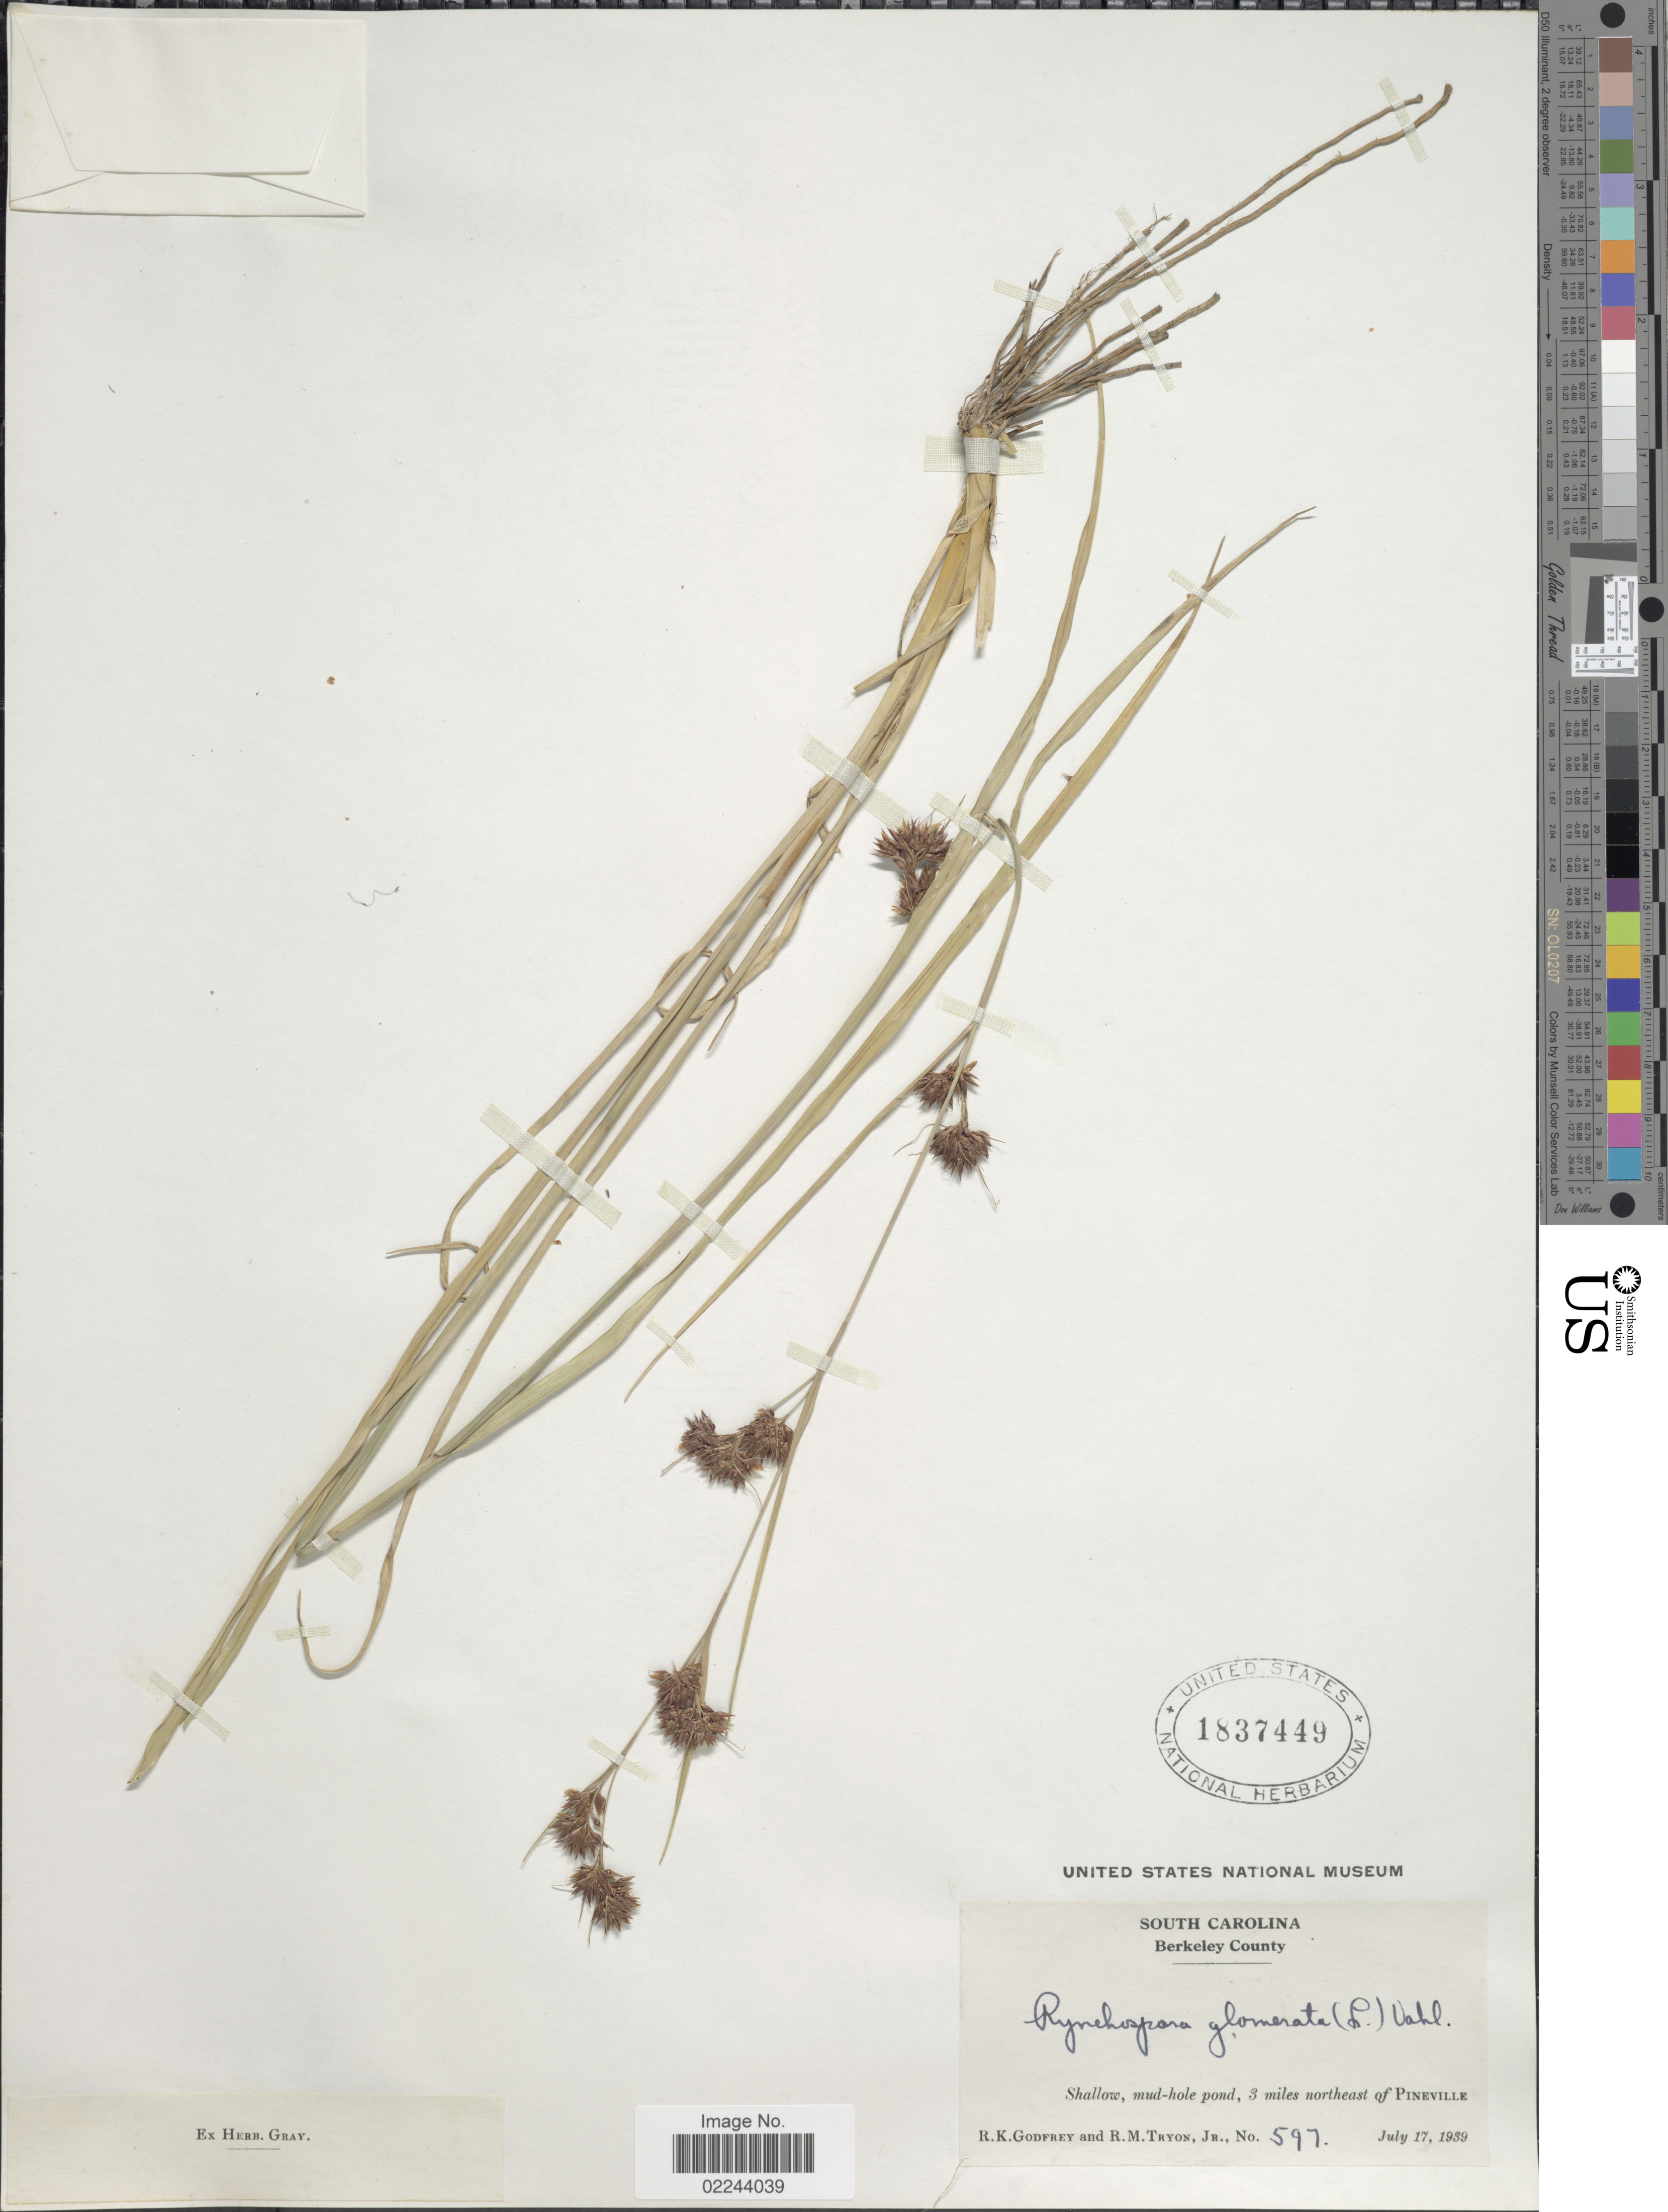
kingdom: Plantae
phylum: Tracheophyta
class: Liliopsida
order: Poales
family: Cyperaceae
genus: Rhynchospora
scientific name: Rhynchospora glomerata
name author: (L.) Vahl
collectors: R. K. Godfrey & R. M. Tryon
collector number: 597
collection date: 1939-07-17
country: United States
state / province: South Carolina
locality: Berkeley County, 3 miles northeast of Pineville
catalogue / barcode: US 1837449